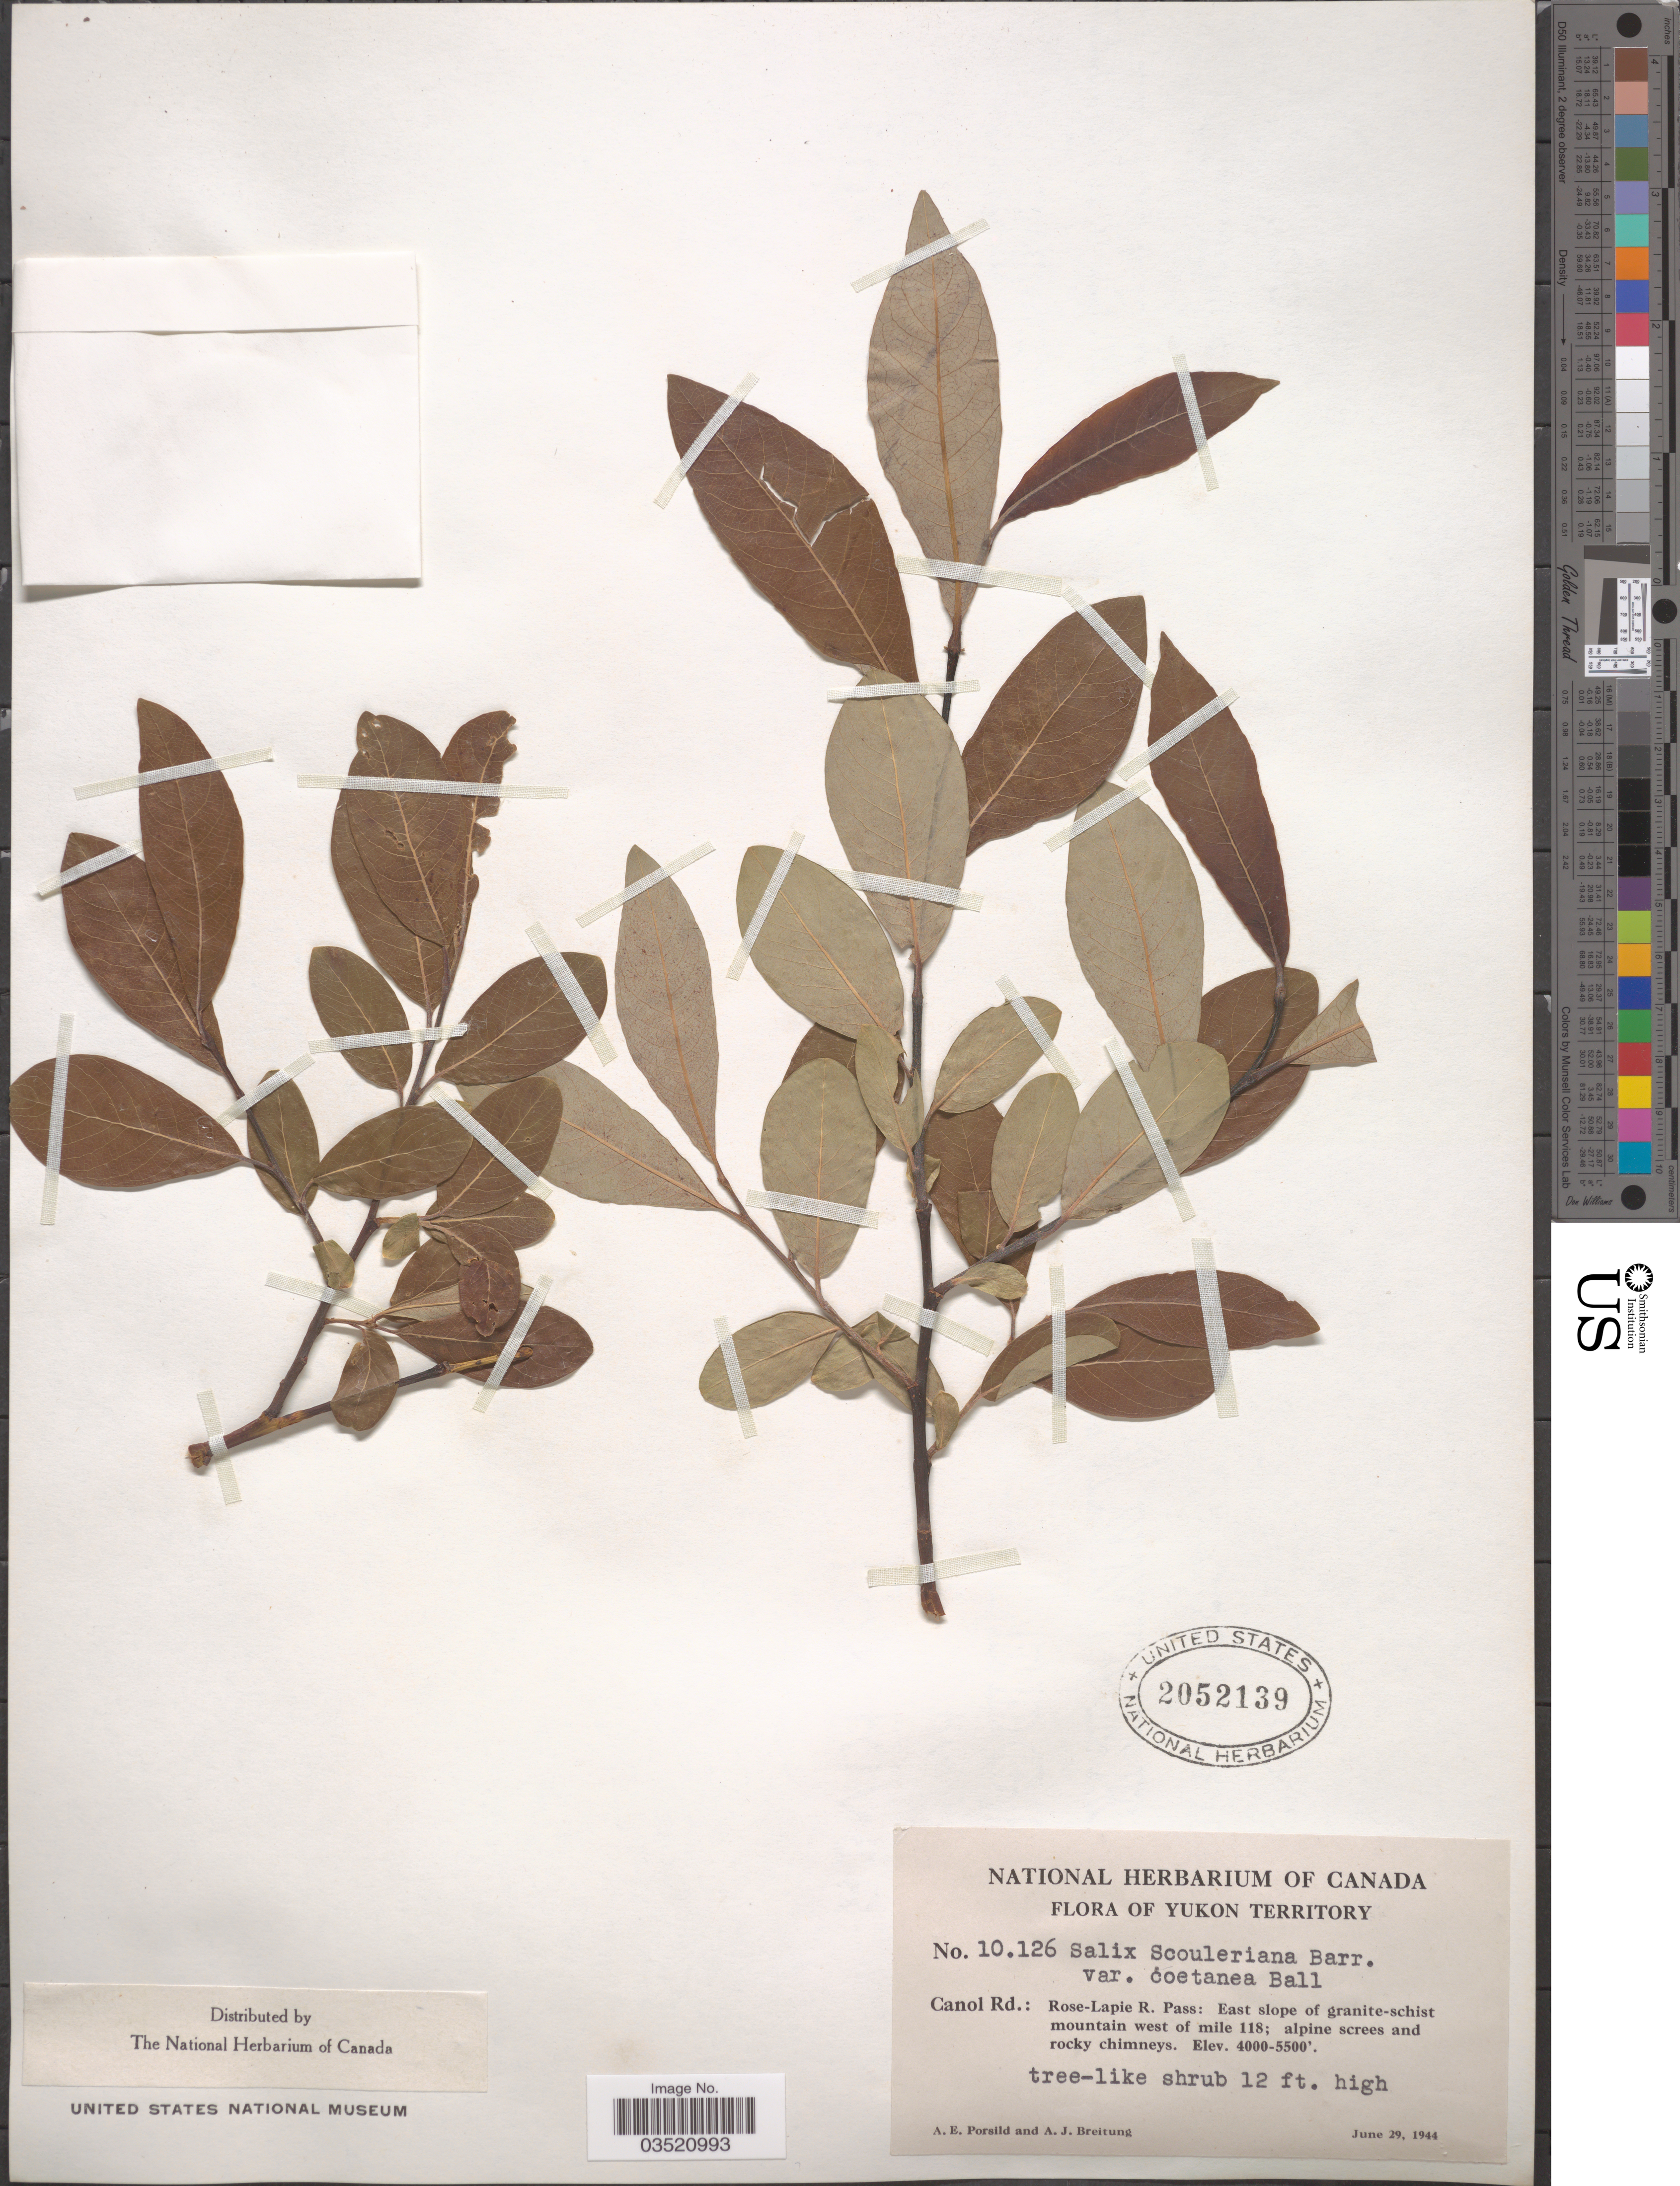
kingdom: Plantae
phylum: Tracheophyta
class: Magnoliopsida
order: Malpighiales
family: Salicaceae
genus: Salix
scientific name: Salix scouleriana var. coetanea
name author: C.R. Ball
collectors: A. E. Porsild & A. Breitung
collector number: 10126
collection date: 1944-06-29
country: Canada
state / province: Yukon Territory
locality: Canol Rd.: Rose-Lapie R. Pass: East slope of granite-schist mountain west of mile 118.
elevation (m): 1219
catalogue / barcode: US 2052139